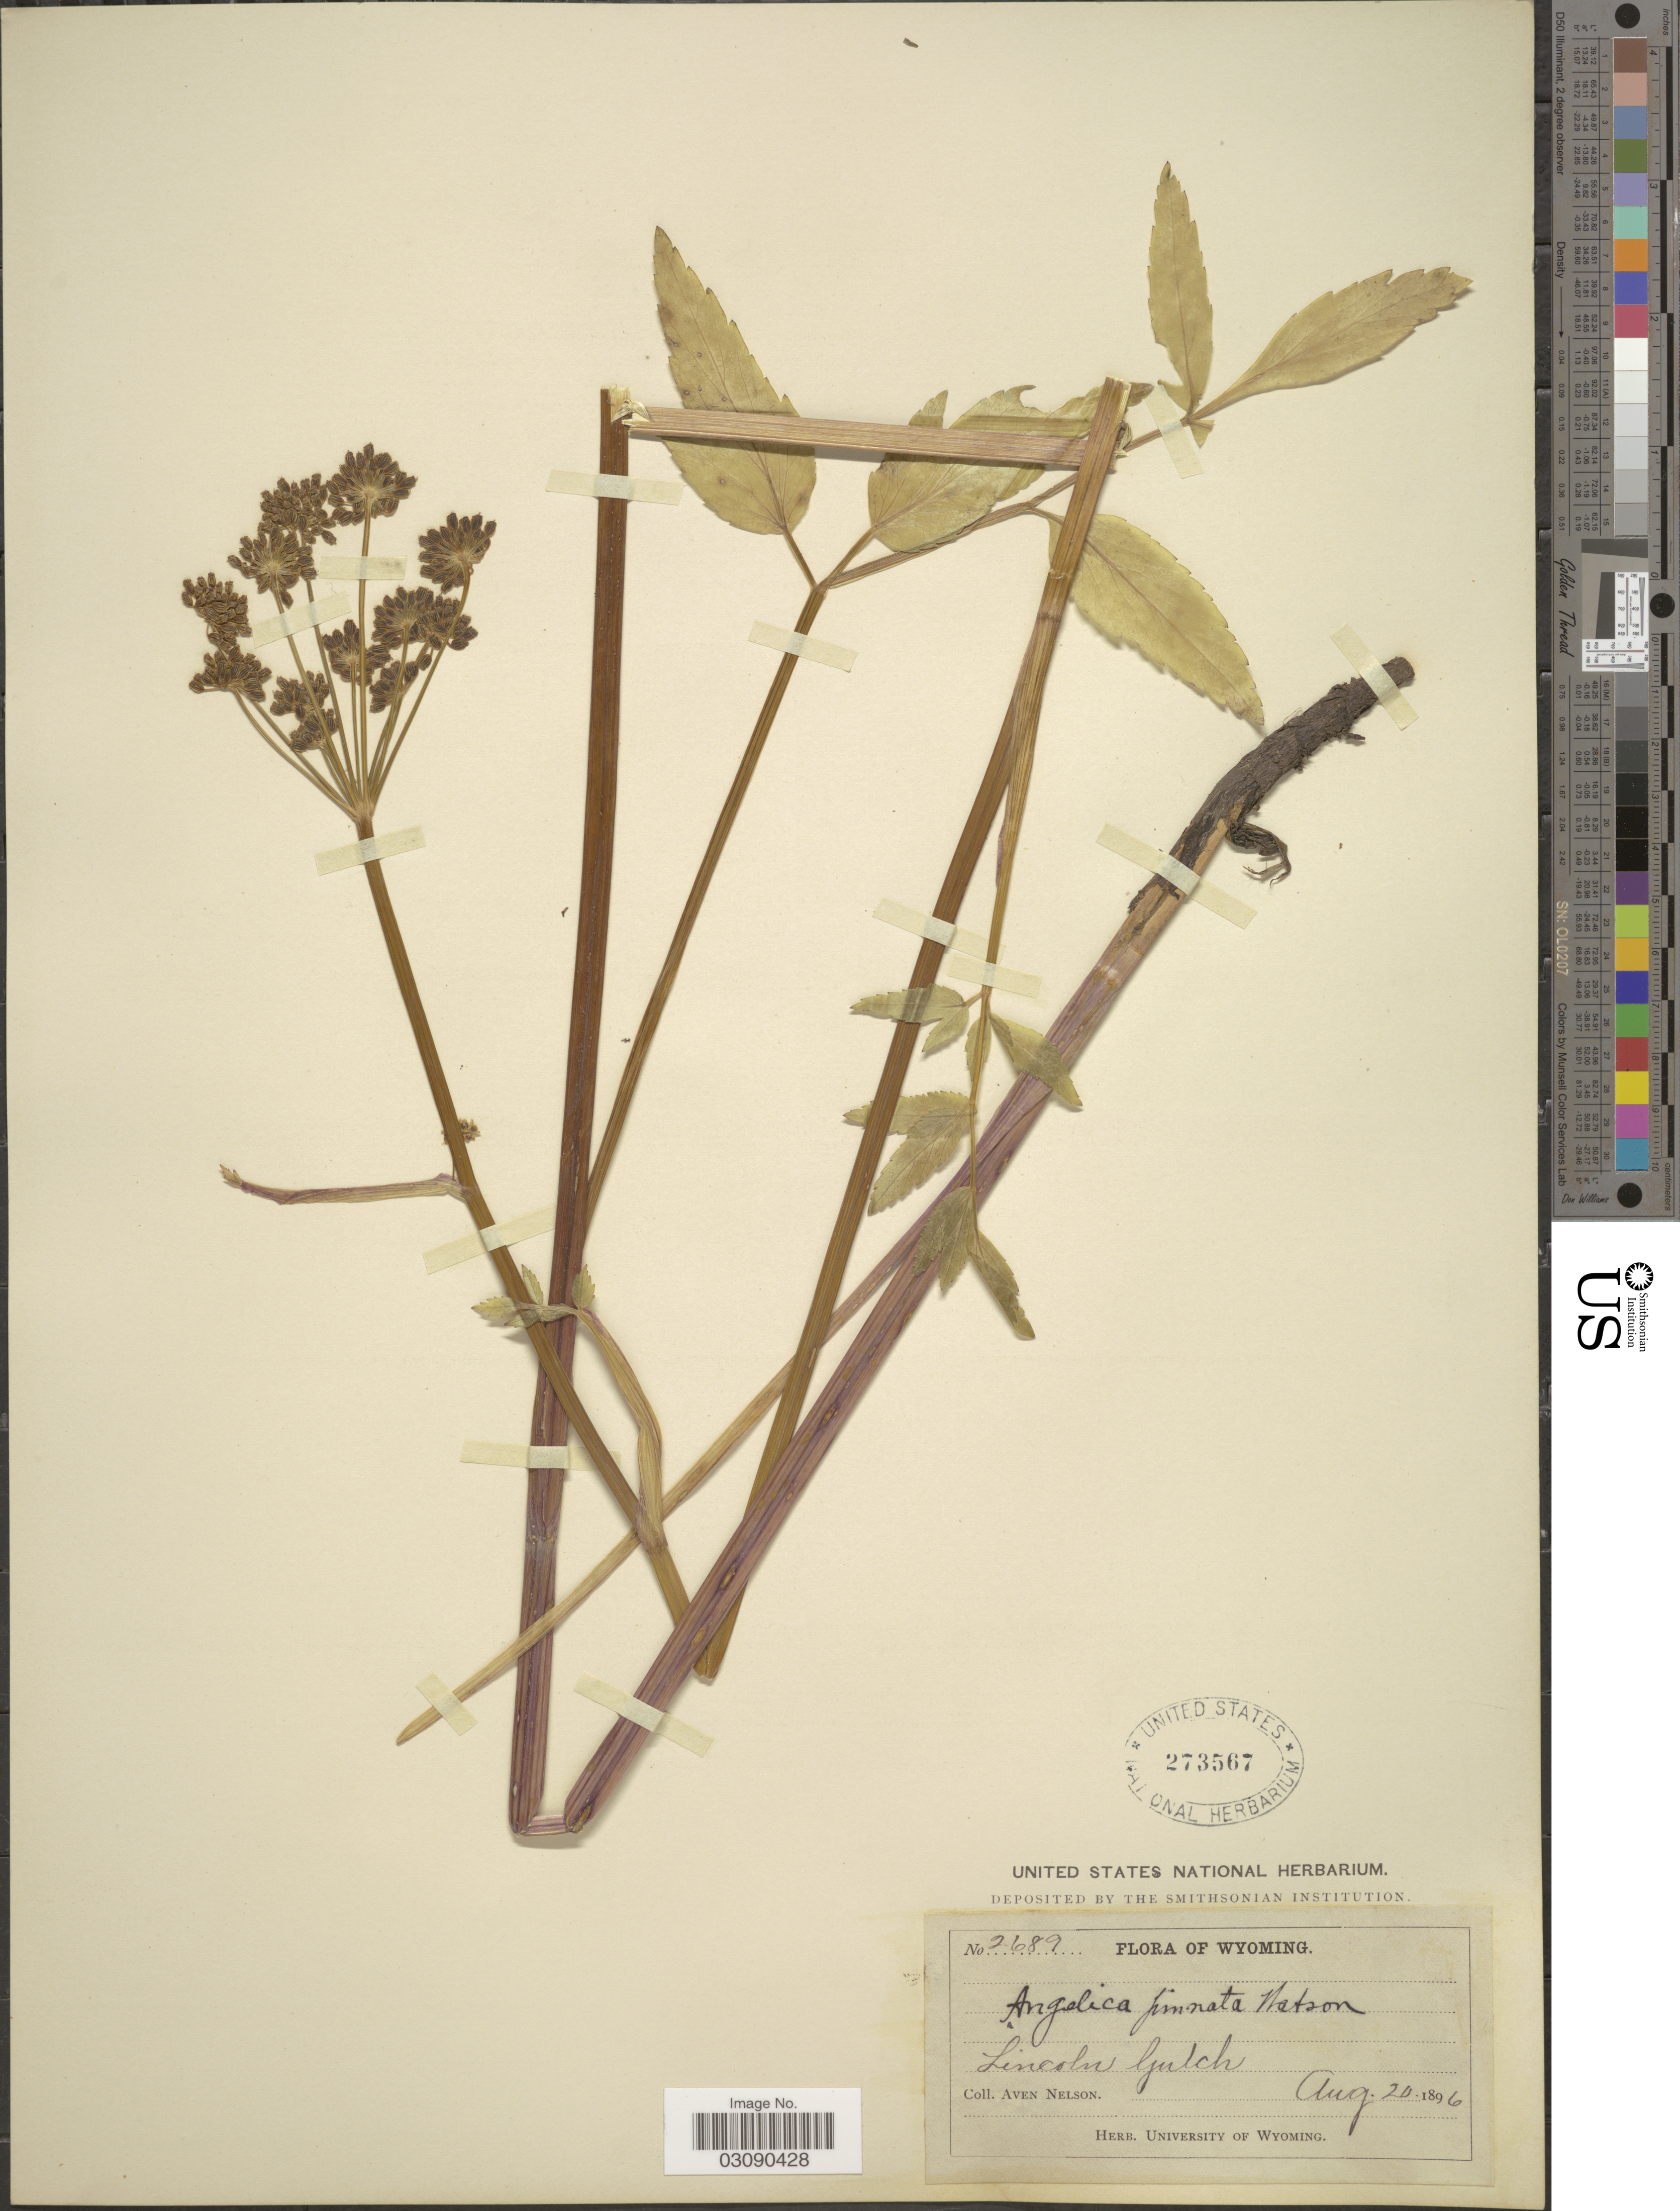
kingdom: Plantae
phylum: Tracheophyta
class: Magnoliopsida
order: Apiales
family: Apiaceae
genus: Angelica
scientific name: Angelica pinnata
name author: S. Watson in C. King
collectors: A. Nelson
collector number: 2689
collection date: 1896-08-20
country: United States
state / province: Wyoming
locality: Lincoln Gulch.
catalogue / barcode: US 273567